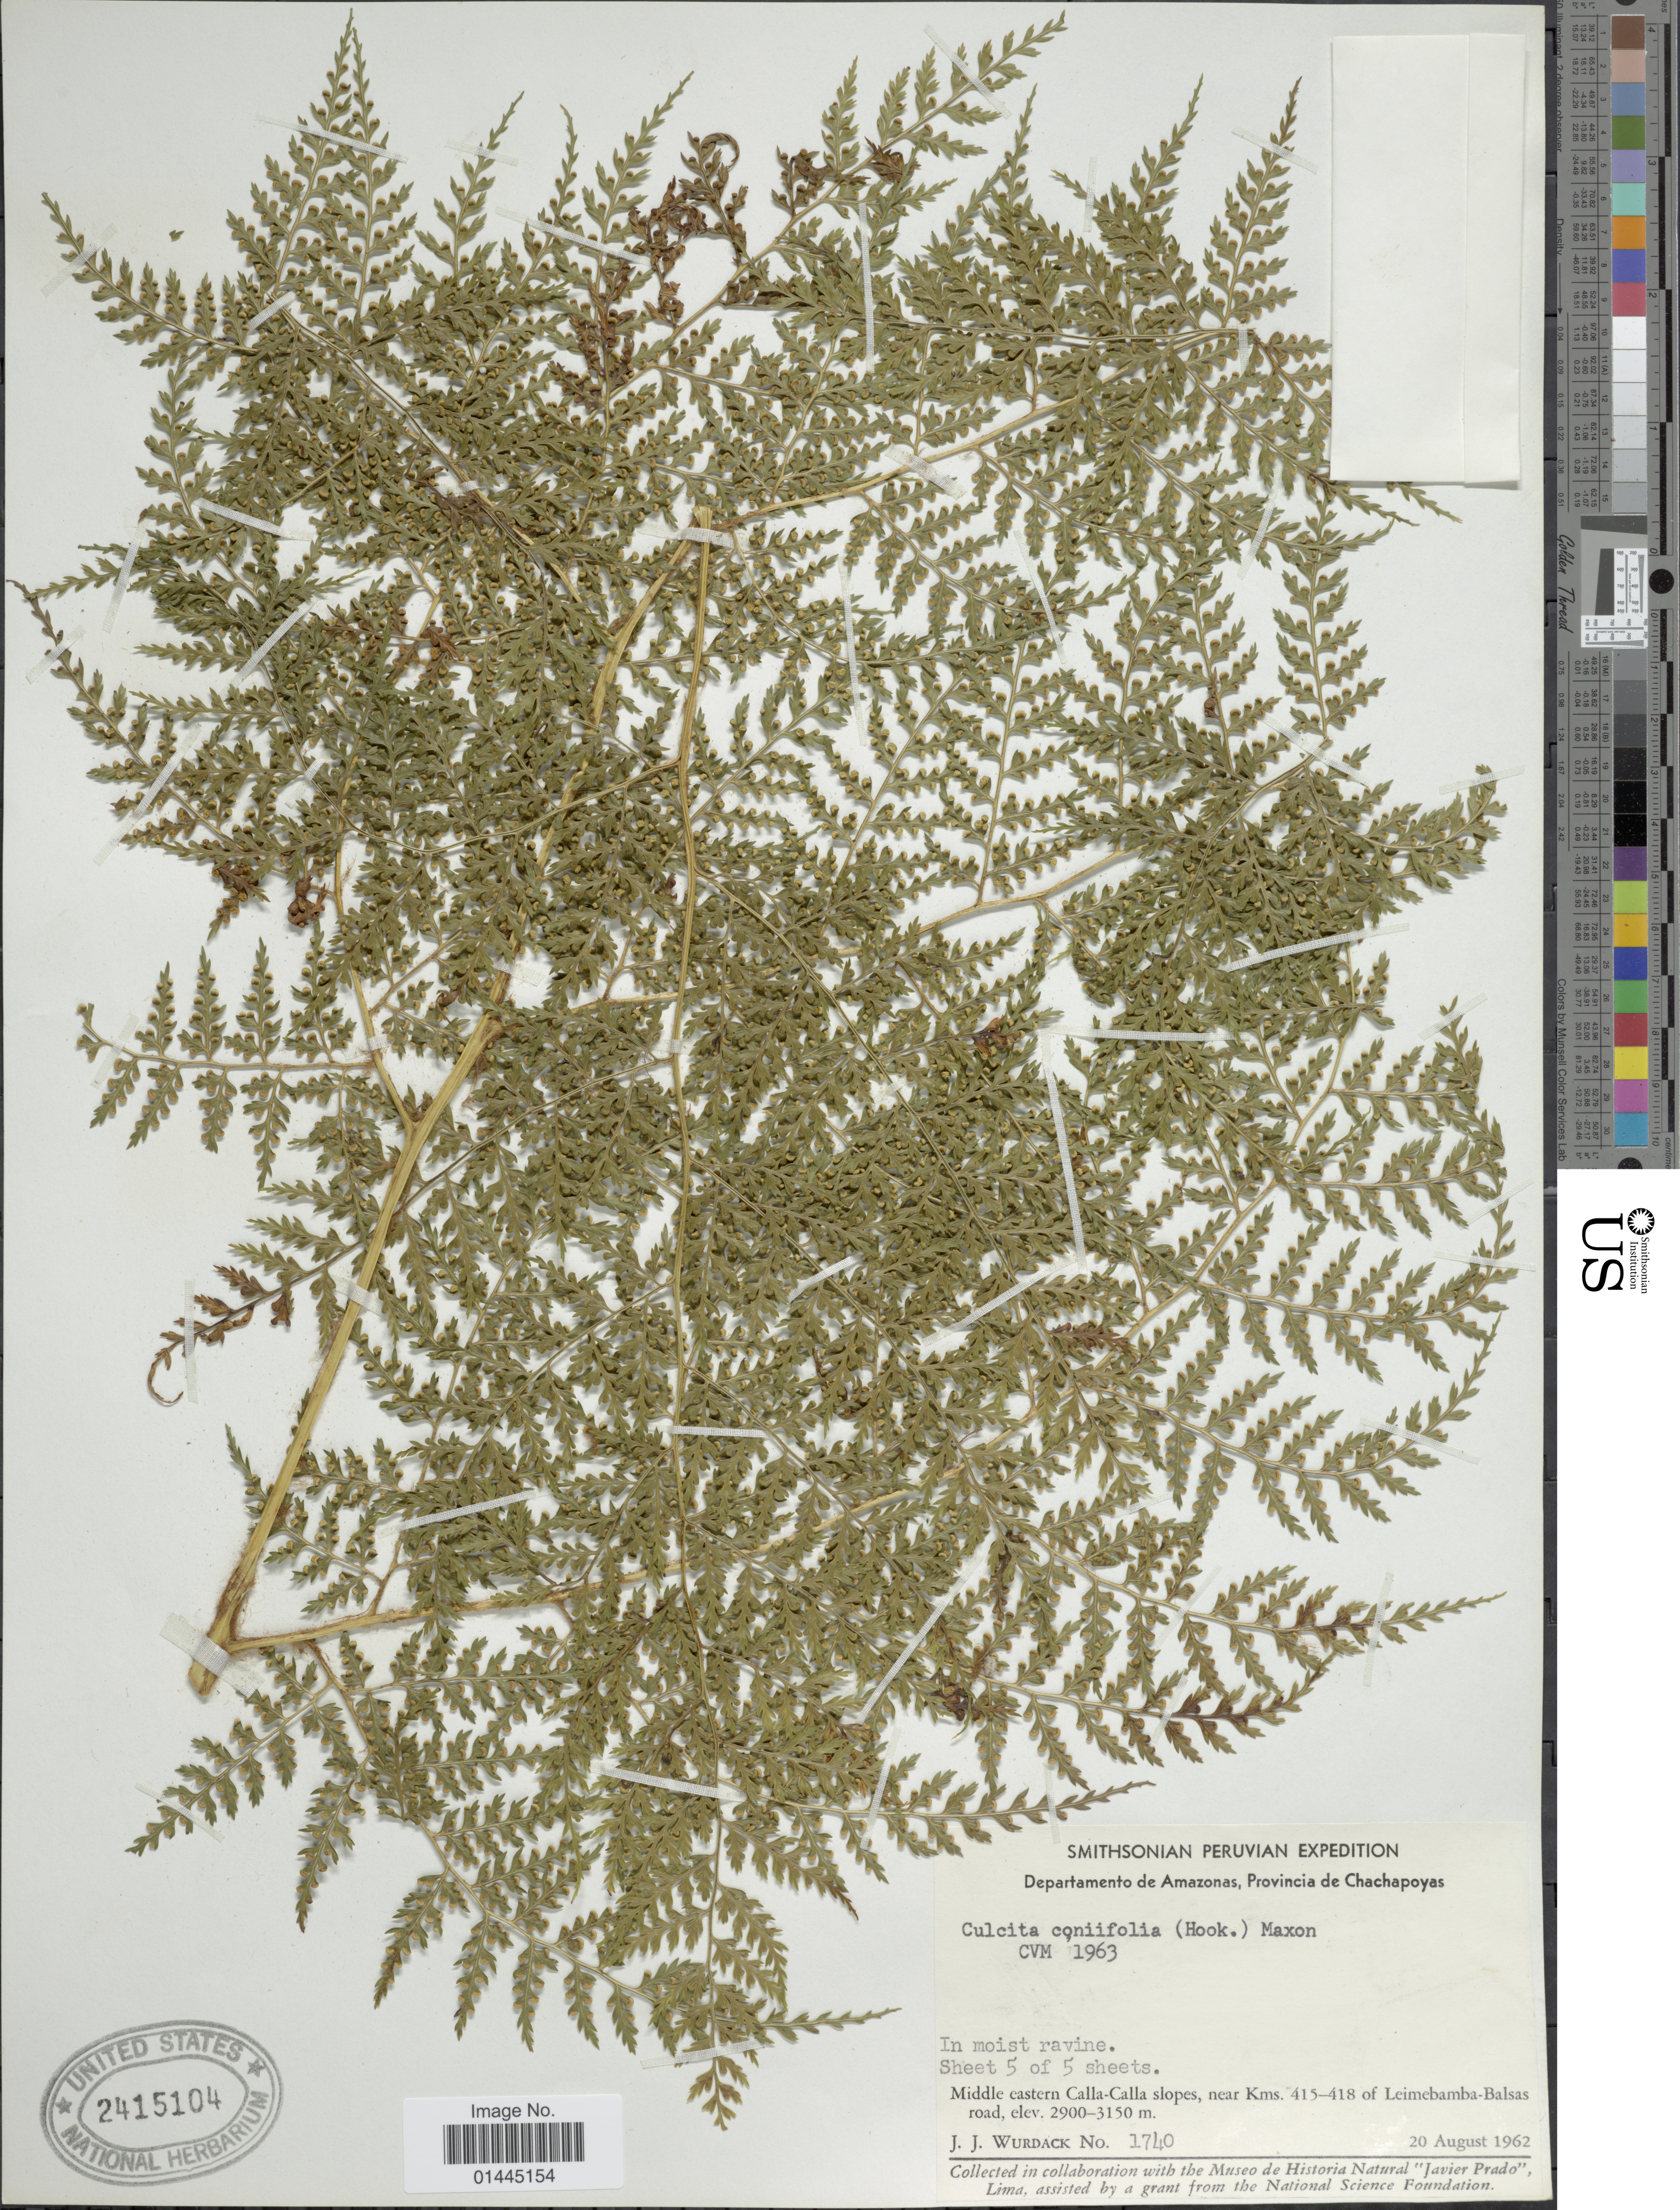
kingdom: Plantae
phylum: Tracheophyta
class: Polypodiopsida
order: Cyatheales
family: Culcitaceae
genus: Culcita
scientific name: Culcita coniifolia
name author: (Hook.) Maxon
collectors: J. J. Wurdack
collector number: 1740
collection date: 1962-08-20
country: Peru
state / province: Amazonas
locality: Provincia de Chachapoyas, middle eastern Calla-Calla slopes, near Kms. 415-418 of Leimebamba-Balsas road.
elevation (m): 2900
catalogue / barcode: US 2415104